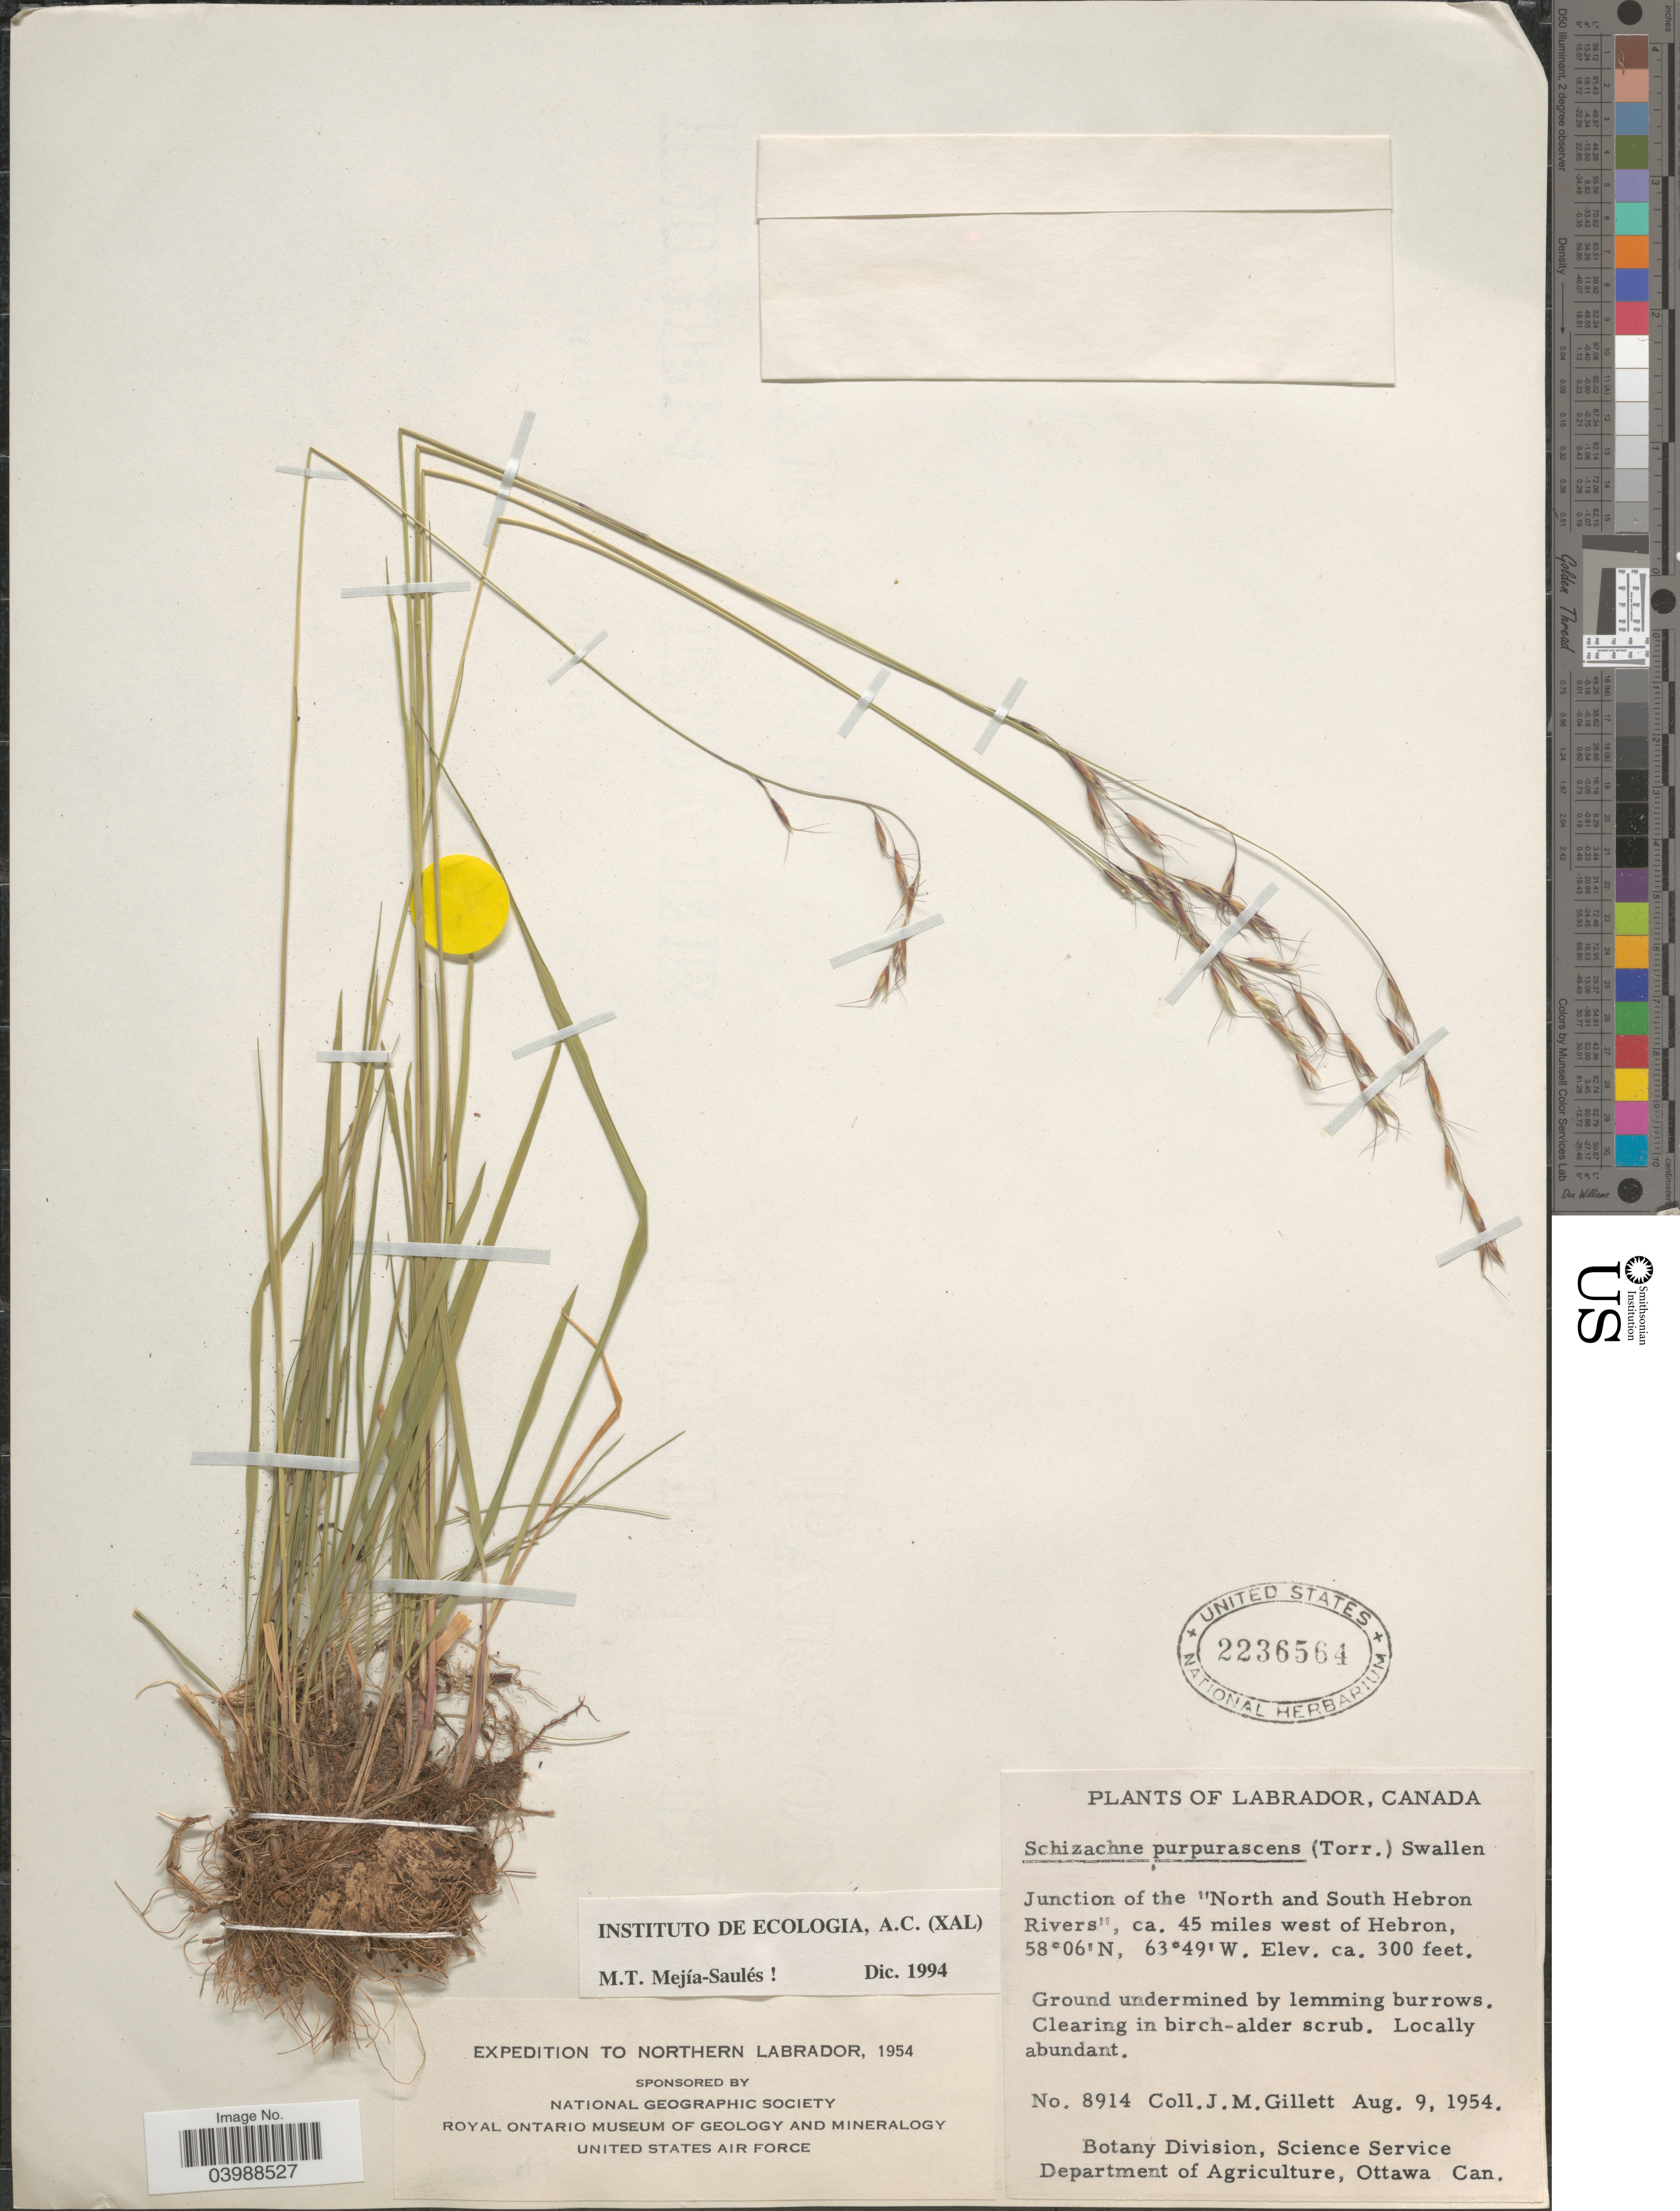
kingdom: Plantae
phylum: Tracheophyta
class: Liliopsida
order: Poales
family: Poaceae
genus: Schizachne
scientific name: Schizachne purpurascens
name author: (Torr.) Swallen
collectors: J. M. Gillett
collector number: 8914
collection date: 1954-08-09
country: Canada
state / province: Newfoundland and Labrador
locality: Labrador. Junction of the "North and South Hebron Rivers", ca. 45 miles west of Hebron.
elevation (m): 91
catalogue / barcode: US 2236564